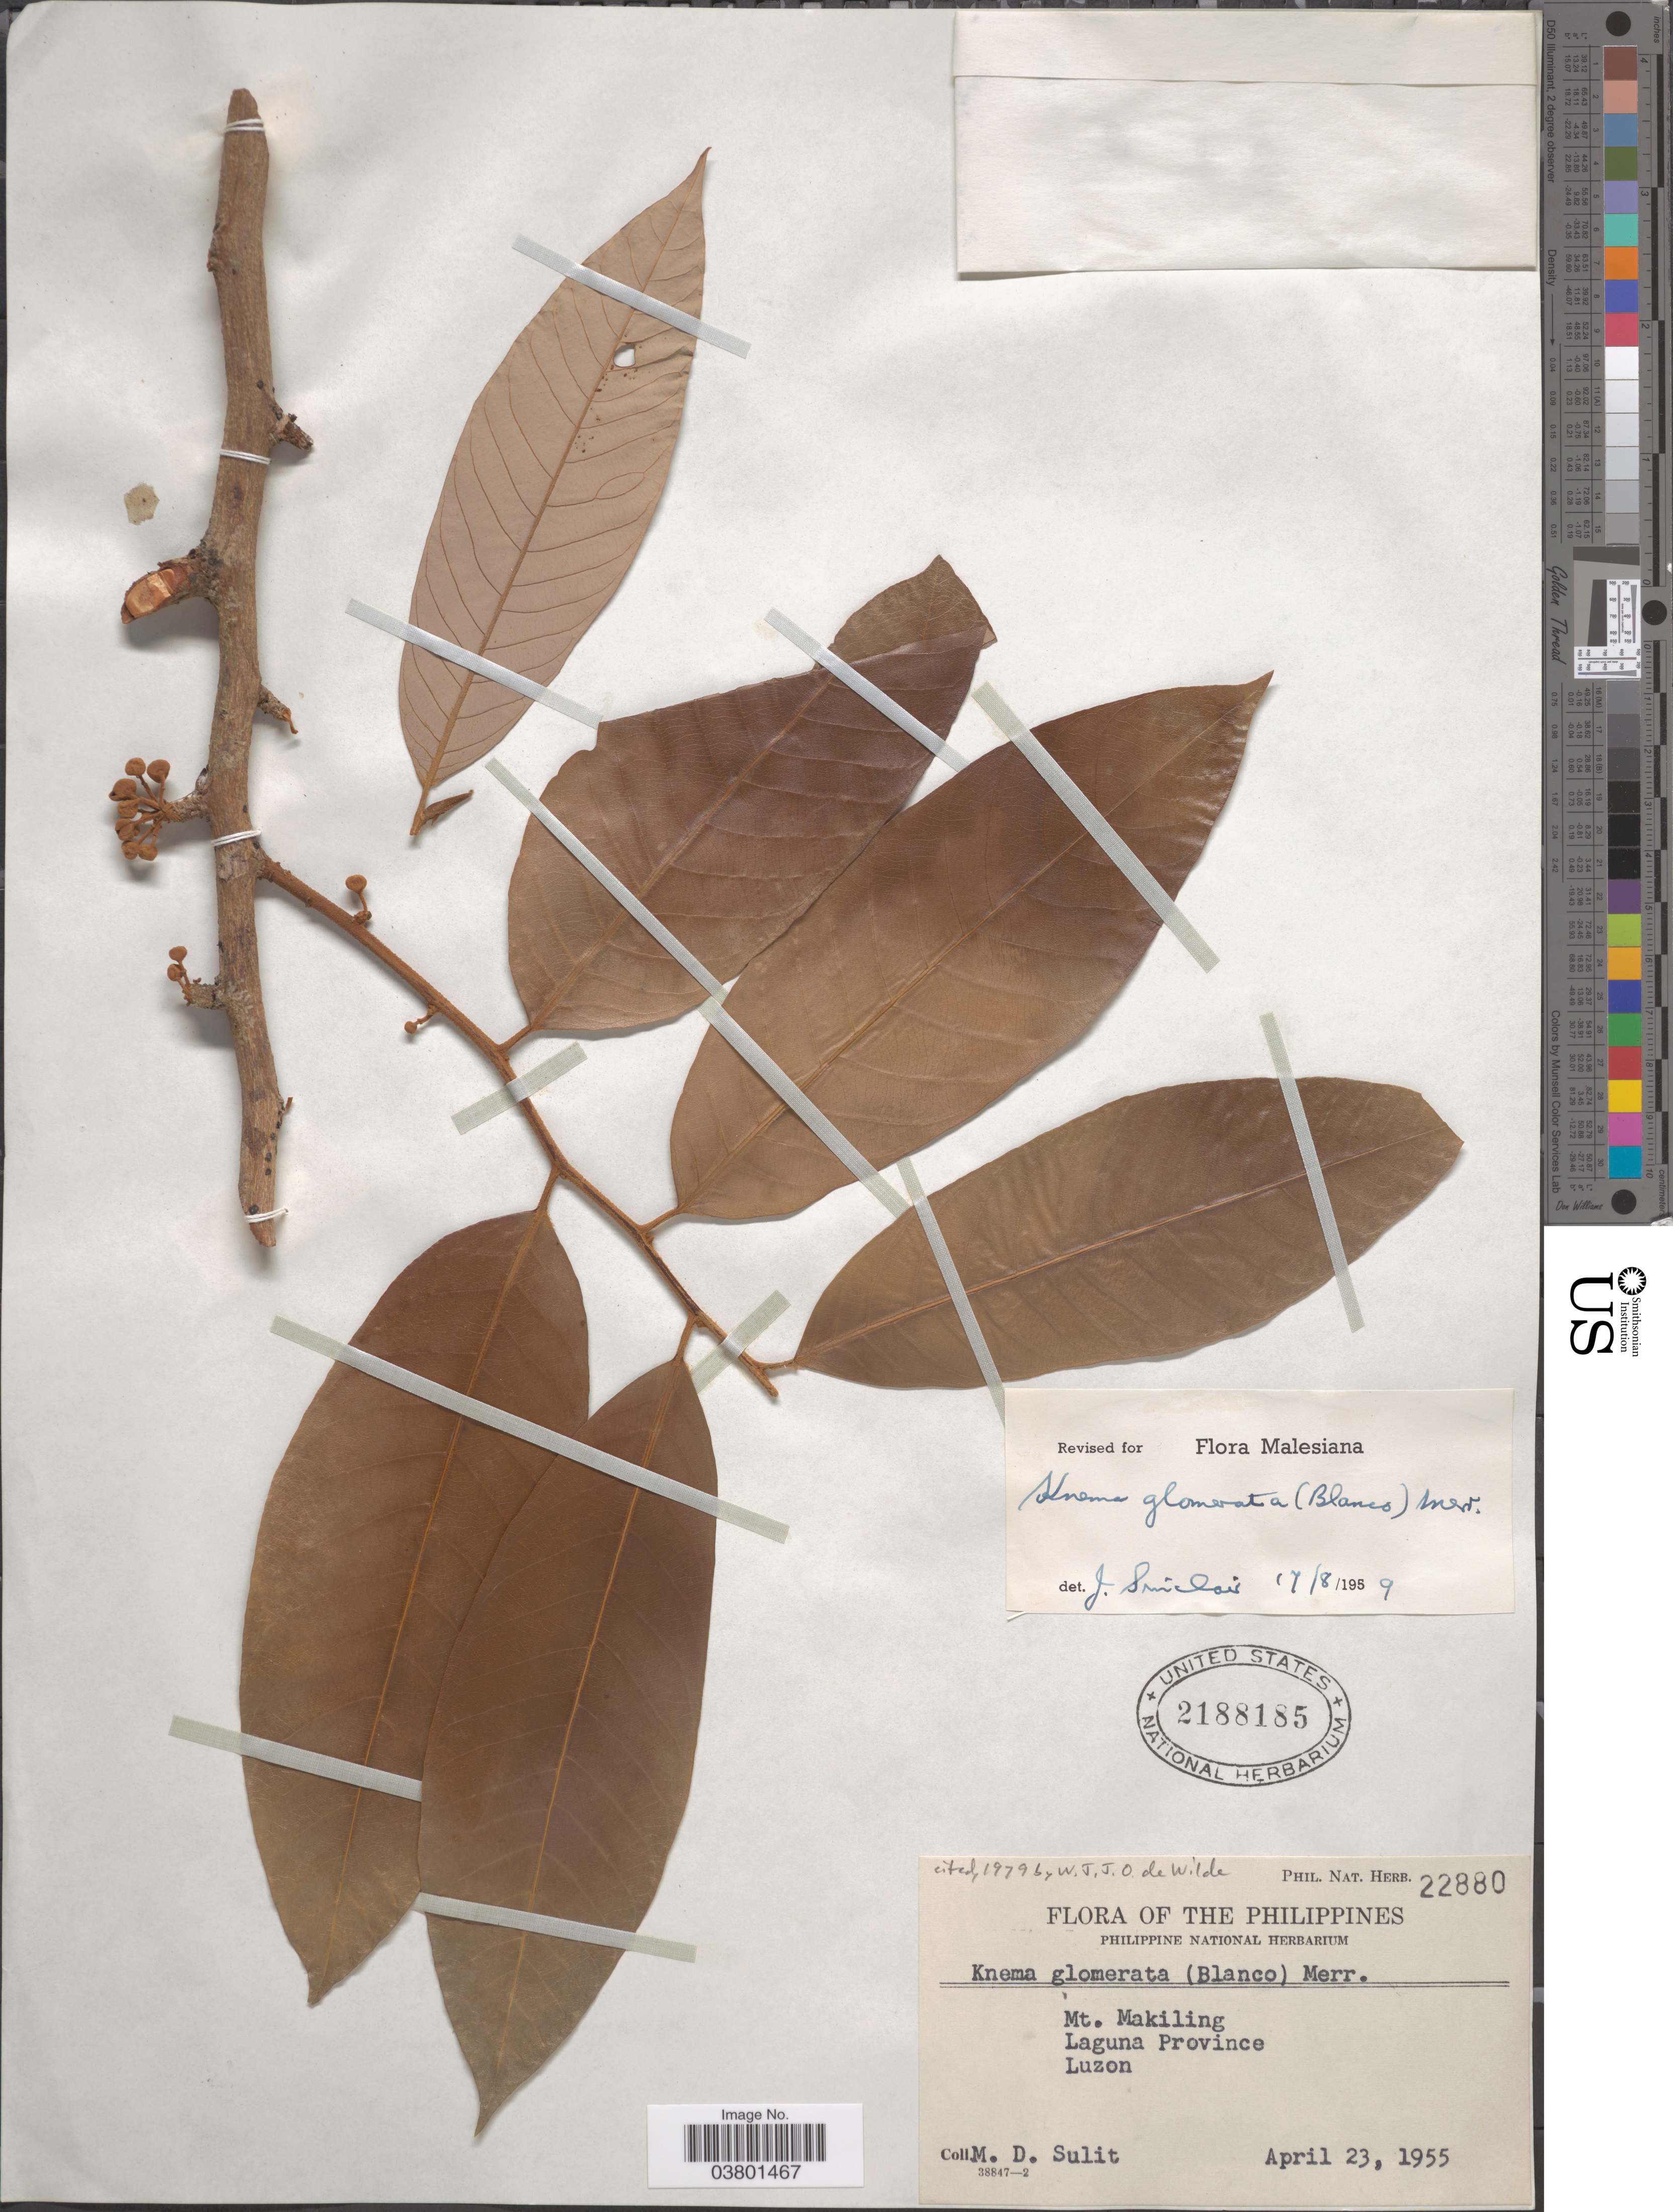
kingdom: Plantae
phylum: Tracheophyta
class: Magnoliopsida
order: Magnoliales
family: Myristicaceae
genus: Knema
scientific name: Knema glomerata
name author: (Blanco) Merr.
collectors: M. Sulit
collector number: Phil. Nat. Herb. 22880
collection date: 1955-04-23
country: Philippines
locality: Mt. Makiling. Laguna Province. Luzon.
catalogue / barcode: US 2188185